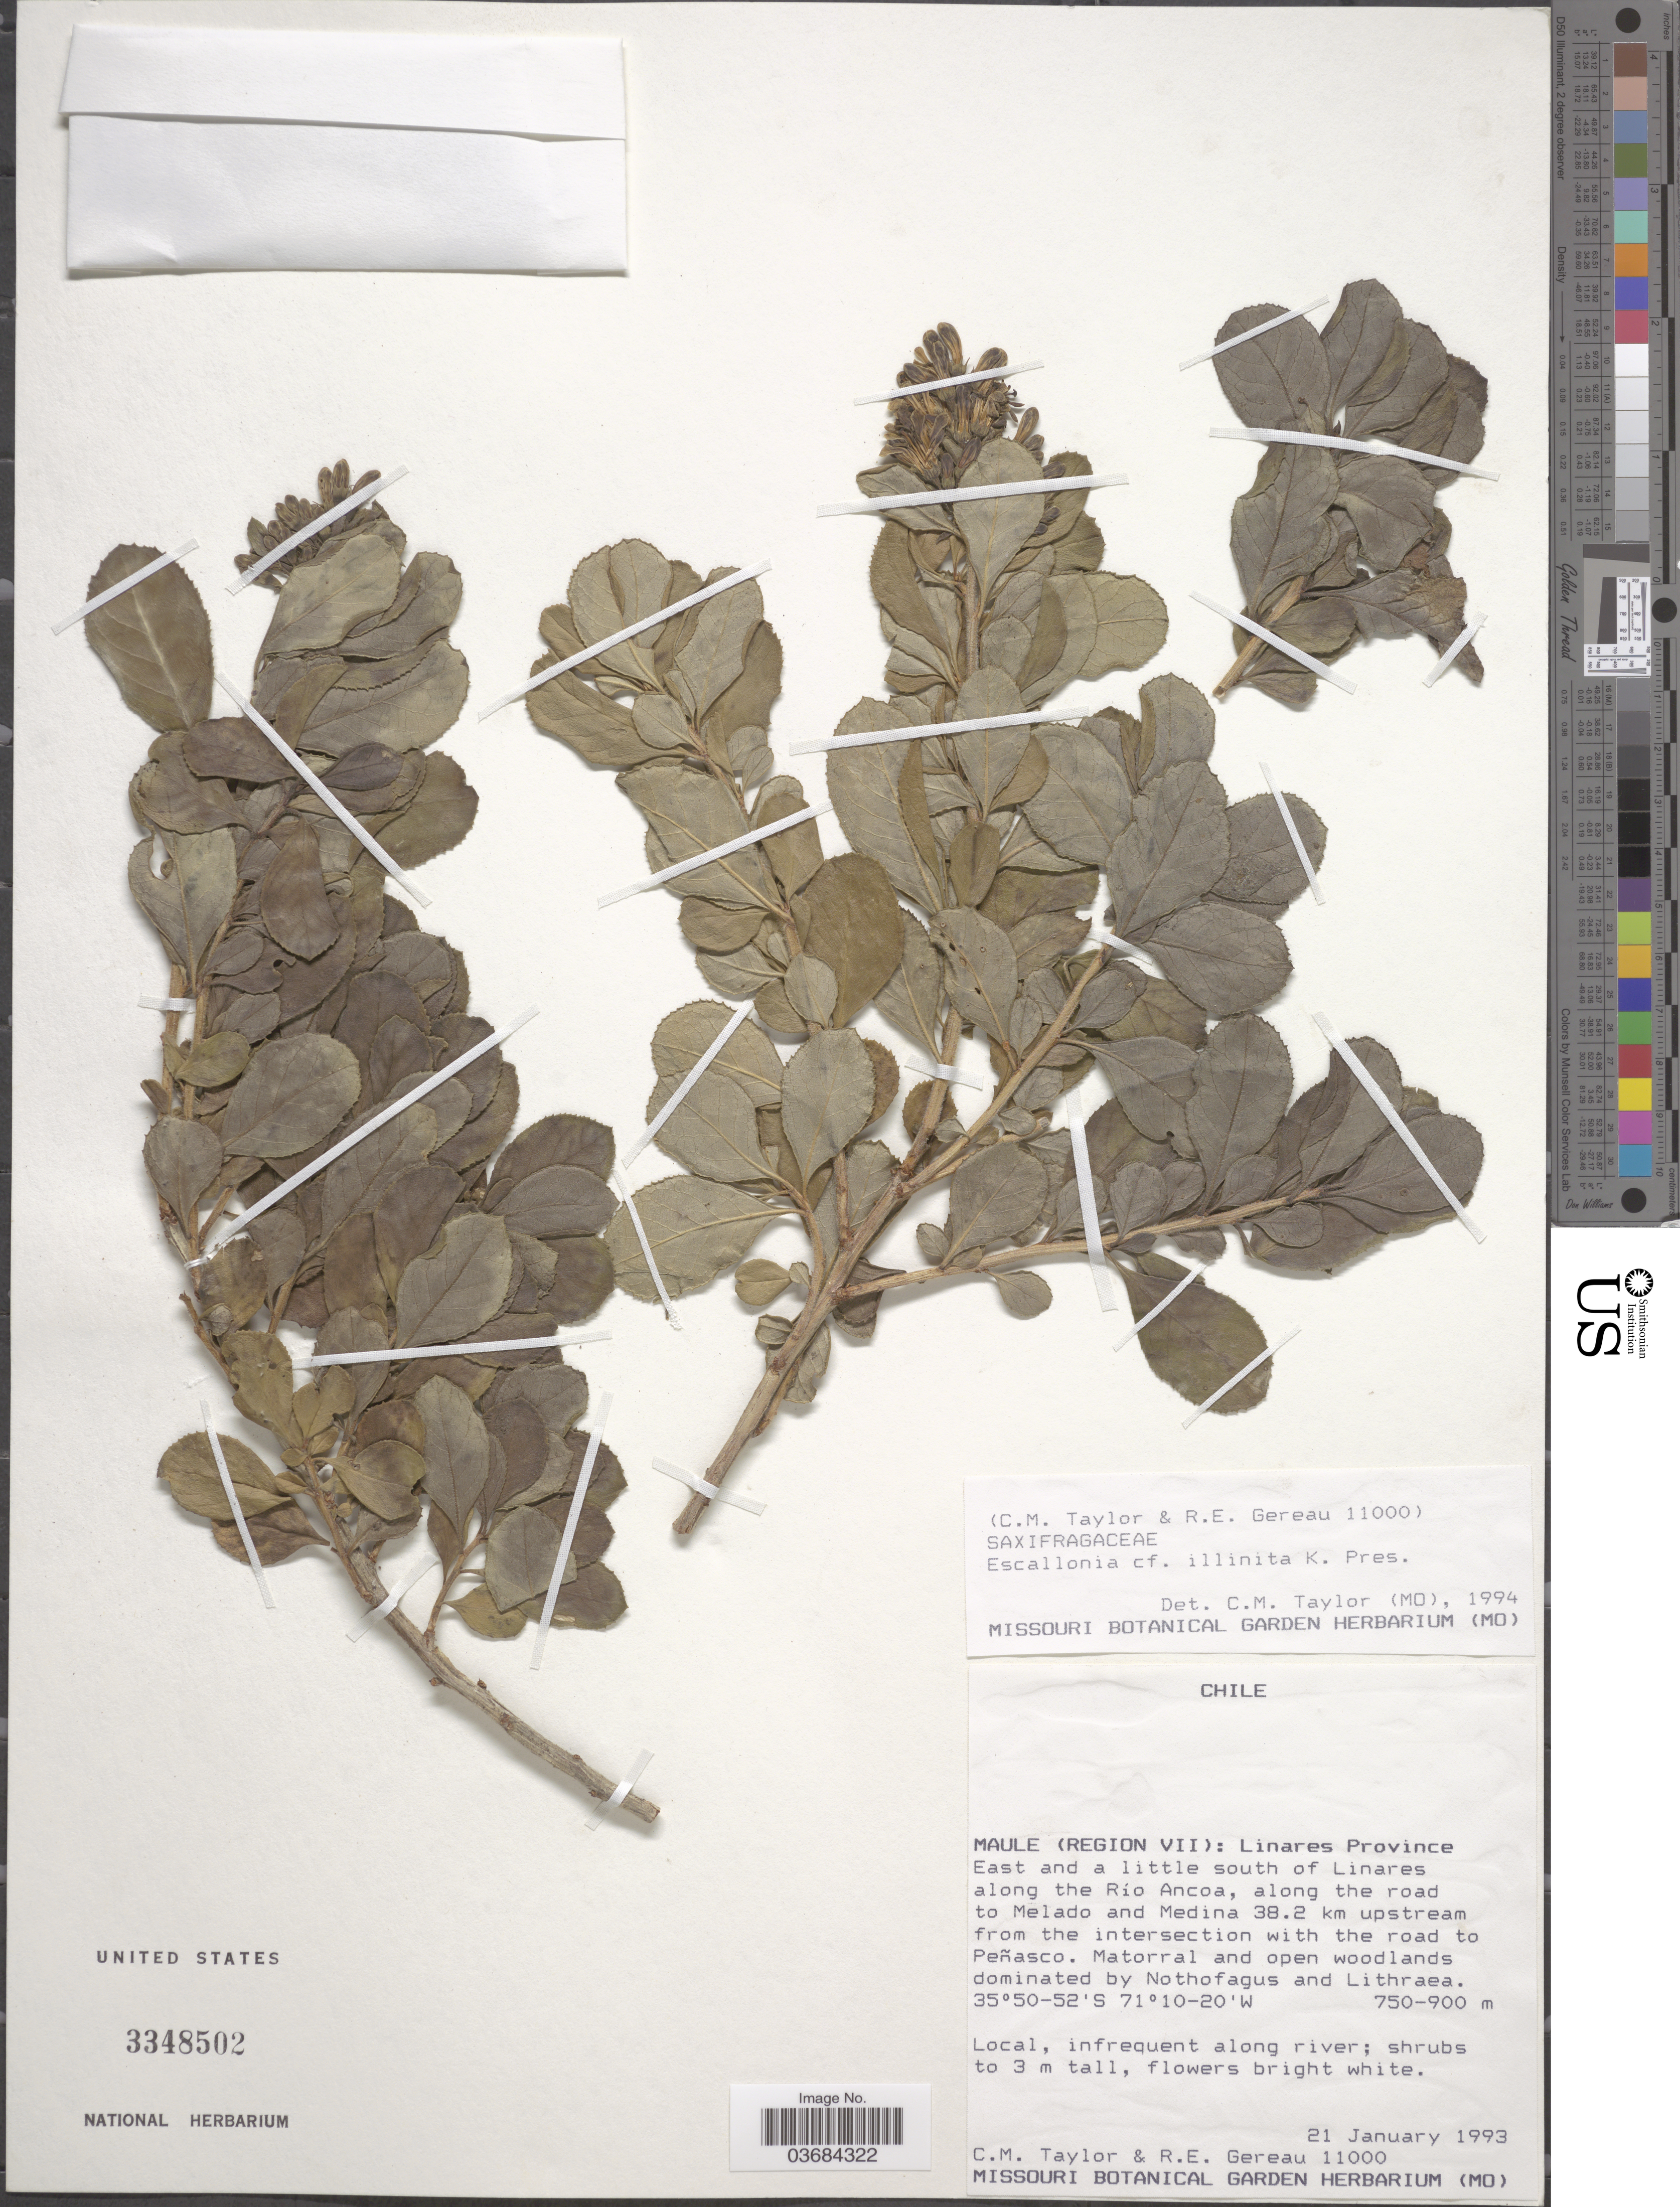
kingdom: Plantae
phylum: Tracheophyta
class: Magnoliopsida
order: Escalloniales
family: Escalloniaceae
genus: Escallonia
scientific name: Escallonia illinita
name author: C. Presl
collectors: C. M. Taylor & R. Gereau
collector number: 11000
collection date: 1993-01-21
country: Chile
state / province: Maule (VII)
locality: Linares Province. East and a little south of Linares along the Río Ancoa, along the road to Melado and Medina 38.2 km upstream from the intersection with the road to Peñasco.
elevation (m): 750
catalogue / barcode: US 3348502